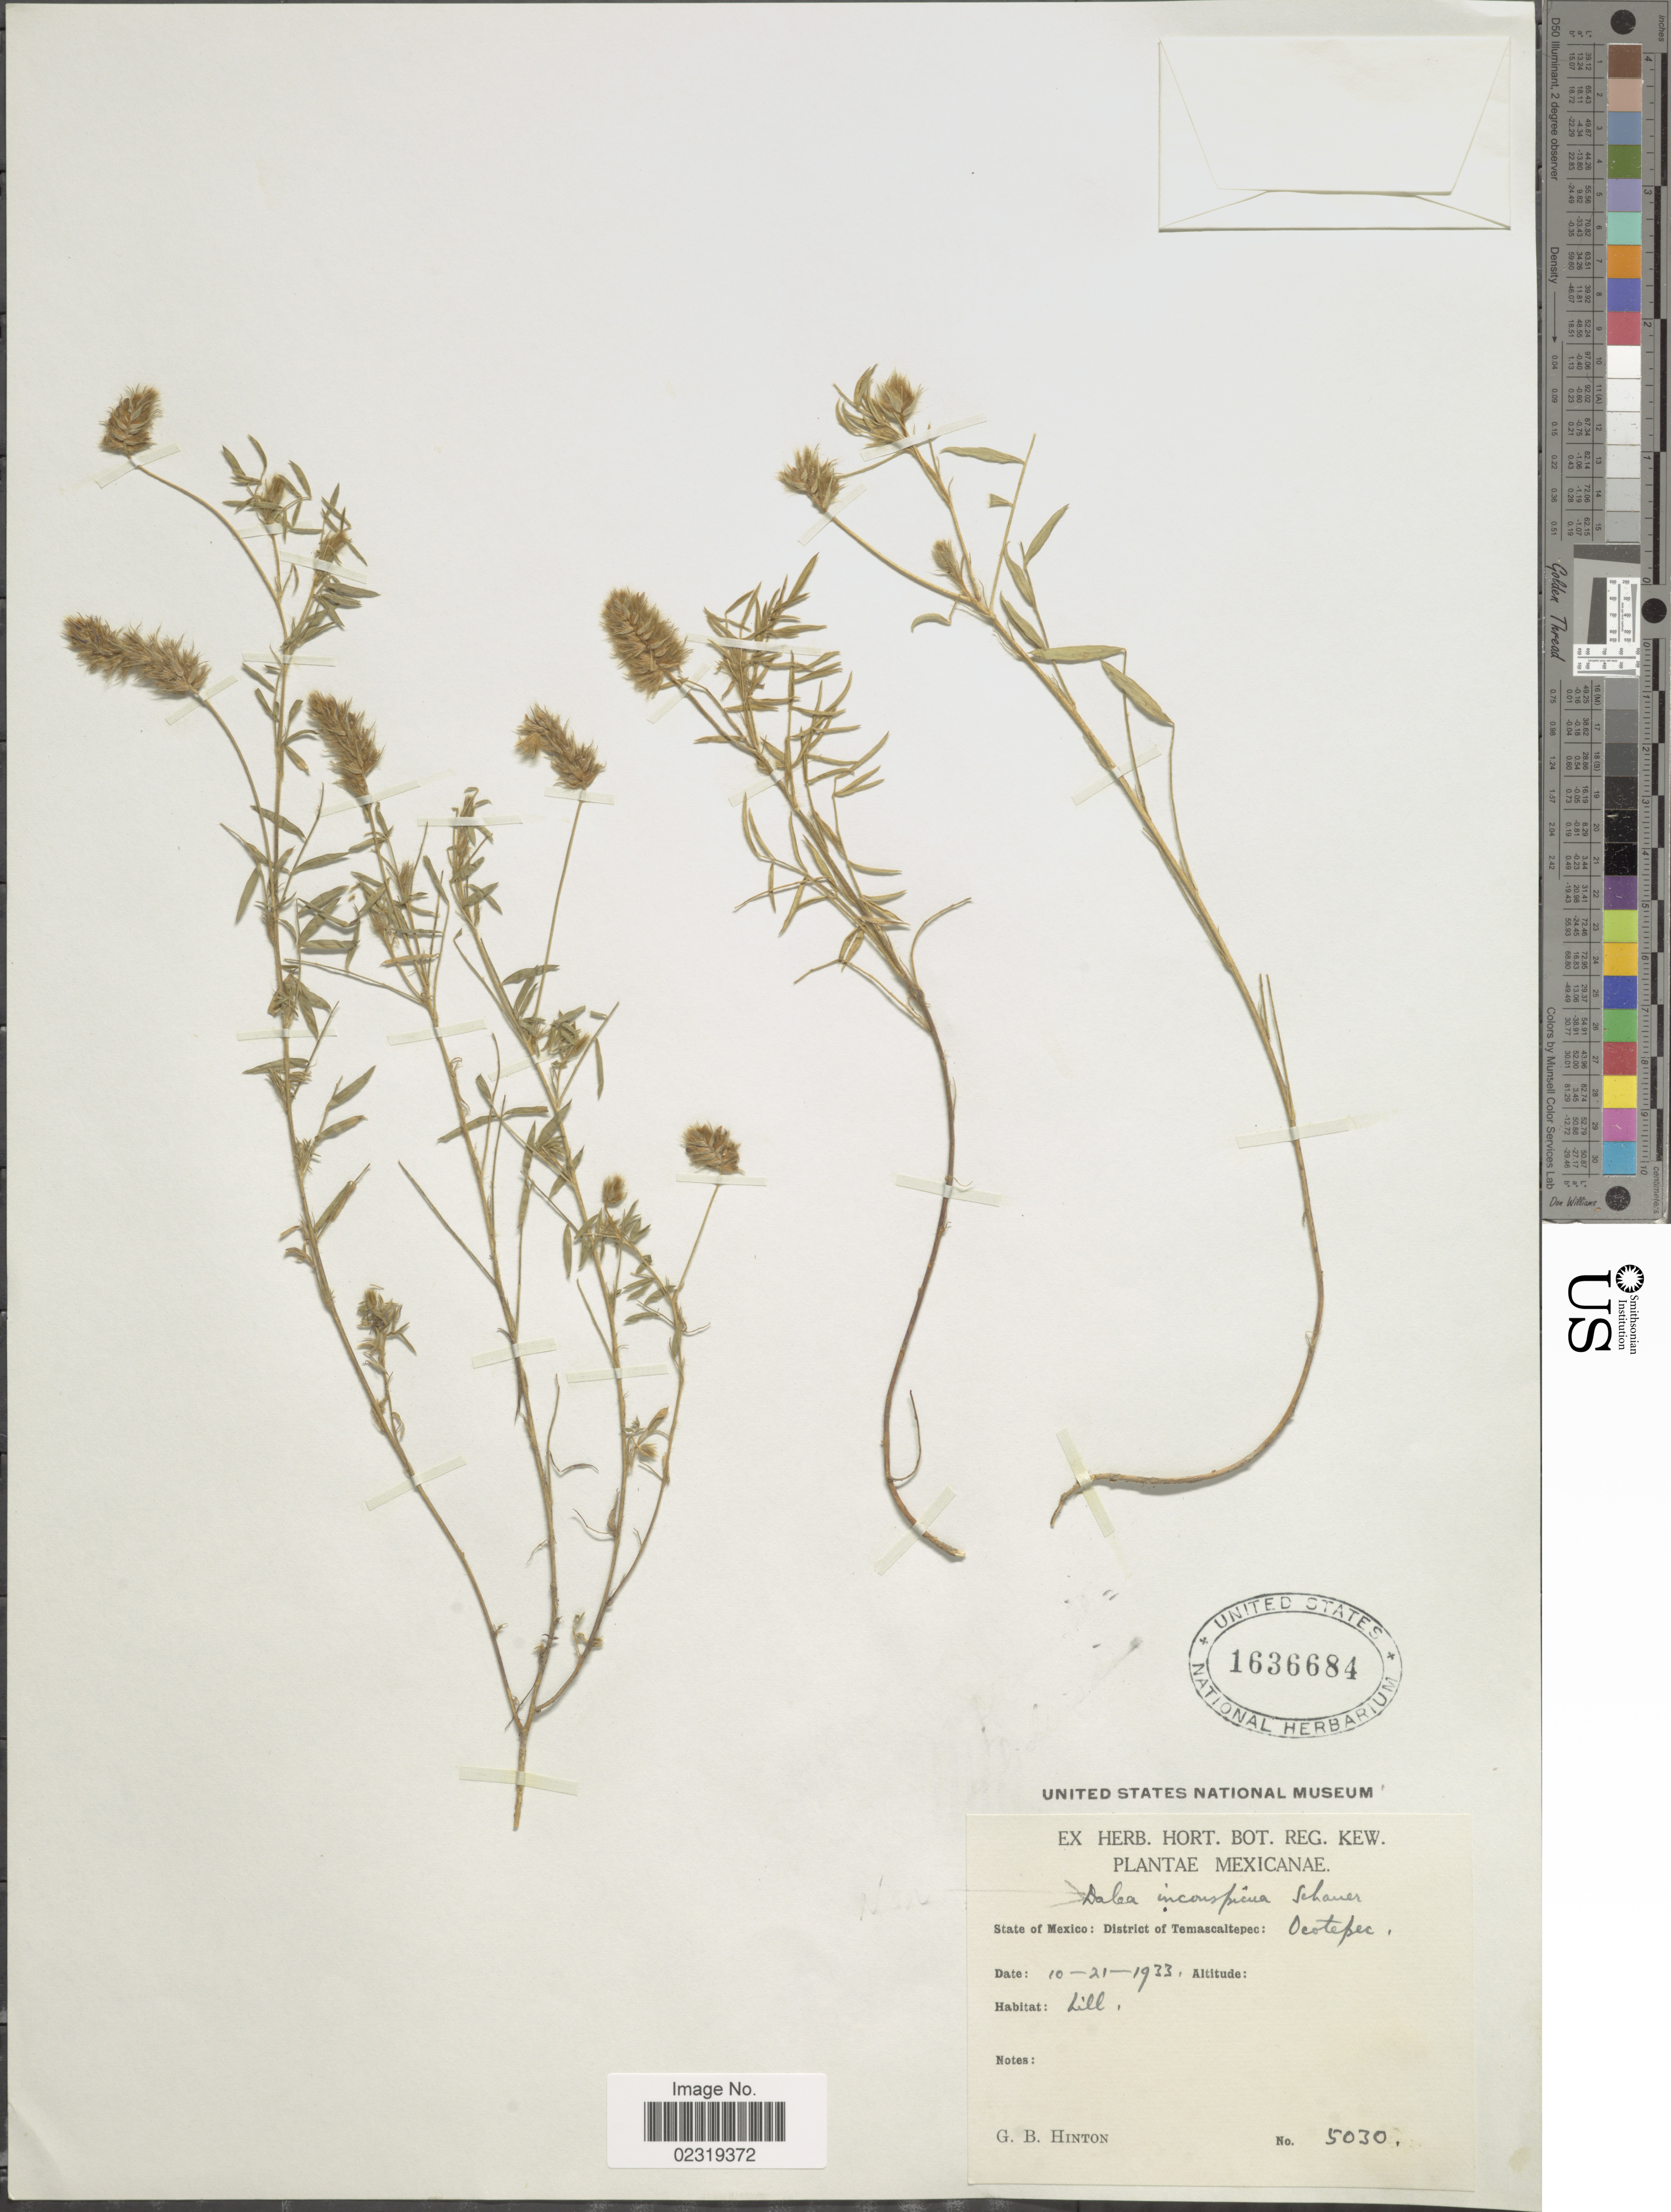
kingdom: Plantae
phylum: Tracheophyta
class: Magnoliopsida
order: Fabales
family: Fabaceae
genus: Dalea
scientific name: Dalea humilis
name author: G. Don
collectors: G. B. Hinton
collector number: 5030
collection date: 1933-10-21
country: Mexico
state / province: México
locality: State of Mexico: District of Temascaltepec: Ocotepec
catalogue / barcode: US 1636684